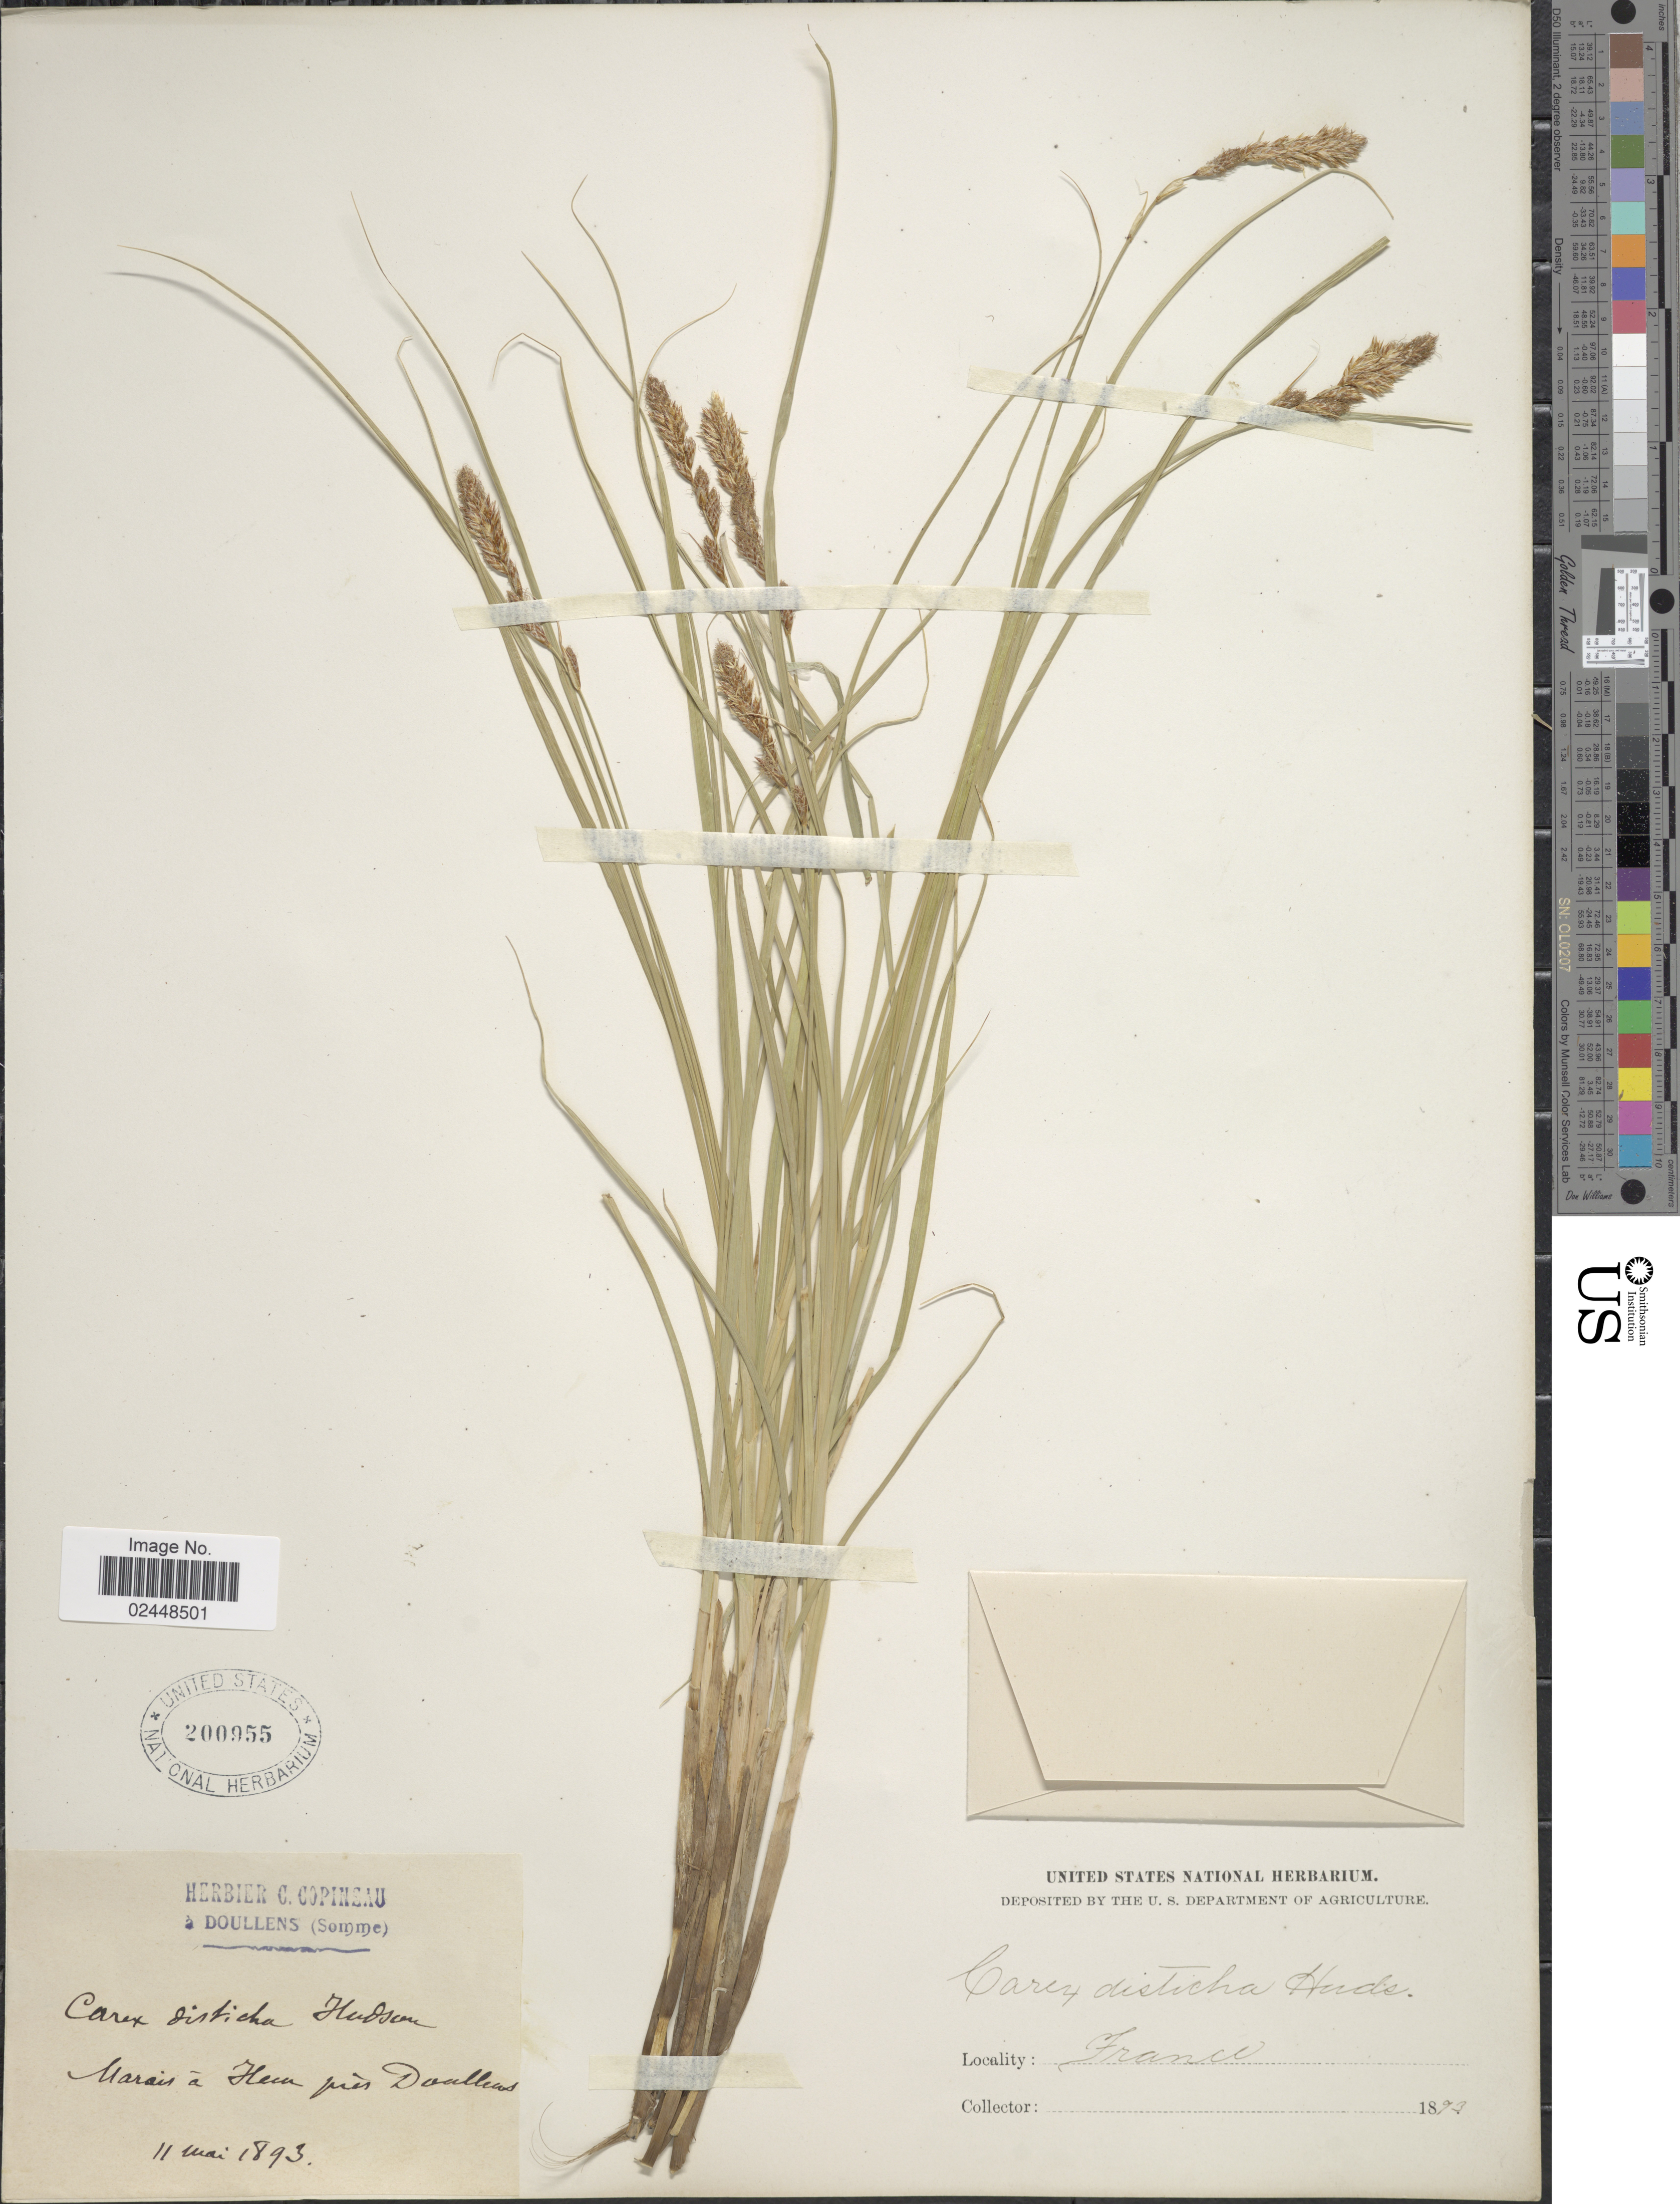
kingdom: Plantae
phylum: Tracheophyta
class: Liliopsida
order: Poales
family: Cyperaceae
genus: Carex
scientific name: Carex disticha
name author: Huds.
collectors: ex herb. C. Copineau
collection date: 1893-05-11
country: France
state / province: Hauts-de-France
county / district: Somme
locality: Marais à Hem près Doullens [marshes at Hem near Doullens]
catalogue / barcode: US 200955